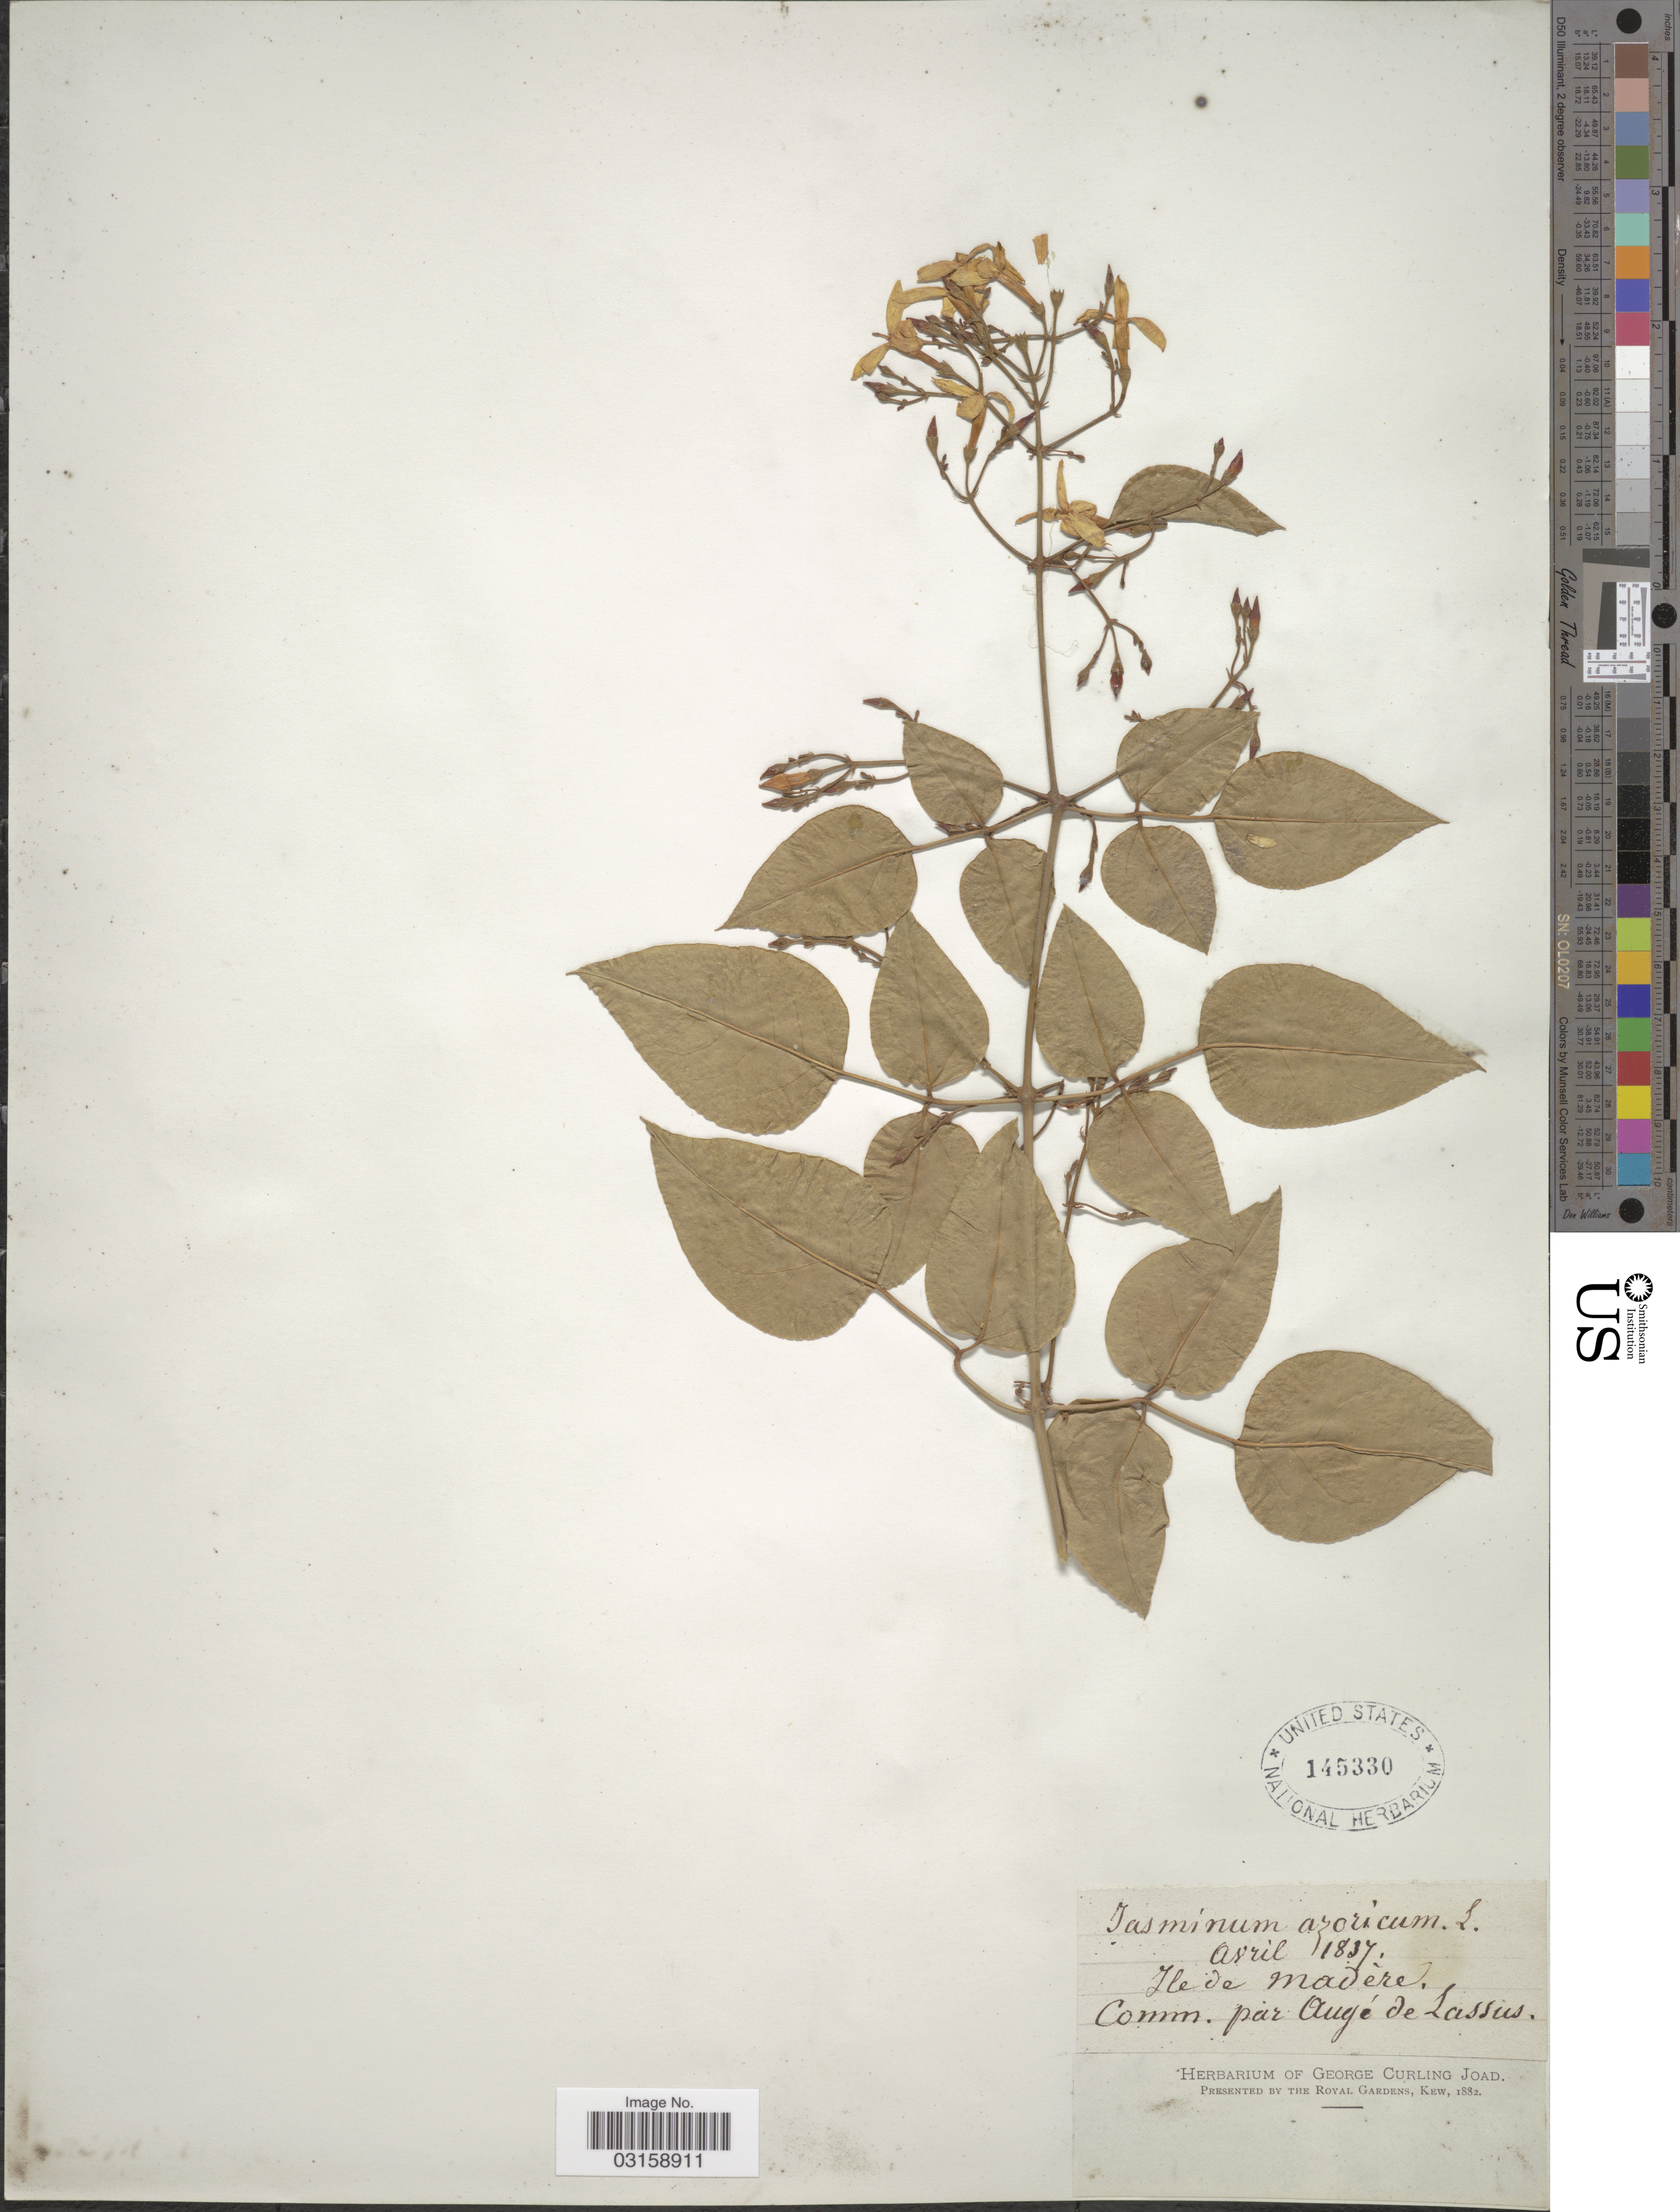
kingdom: Plantae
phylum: Tracheophyta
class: Magnoliopsida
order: Lamiales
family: Oleaceae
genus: Jasminum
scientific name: Jasminum azoricum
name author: L.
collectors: A. Lassius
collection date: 1837-04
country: Portugal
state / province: Madeira (Aut. Reg.)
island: Madeira Is.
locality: Ile de Madère.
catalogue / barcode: US 145330